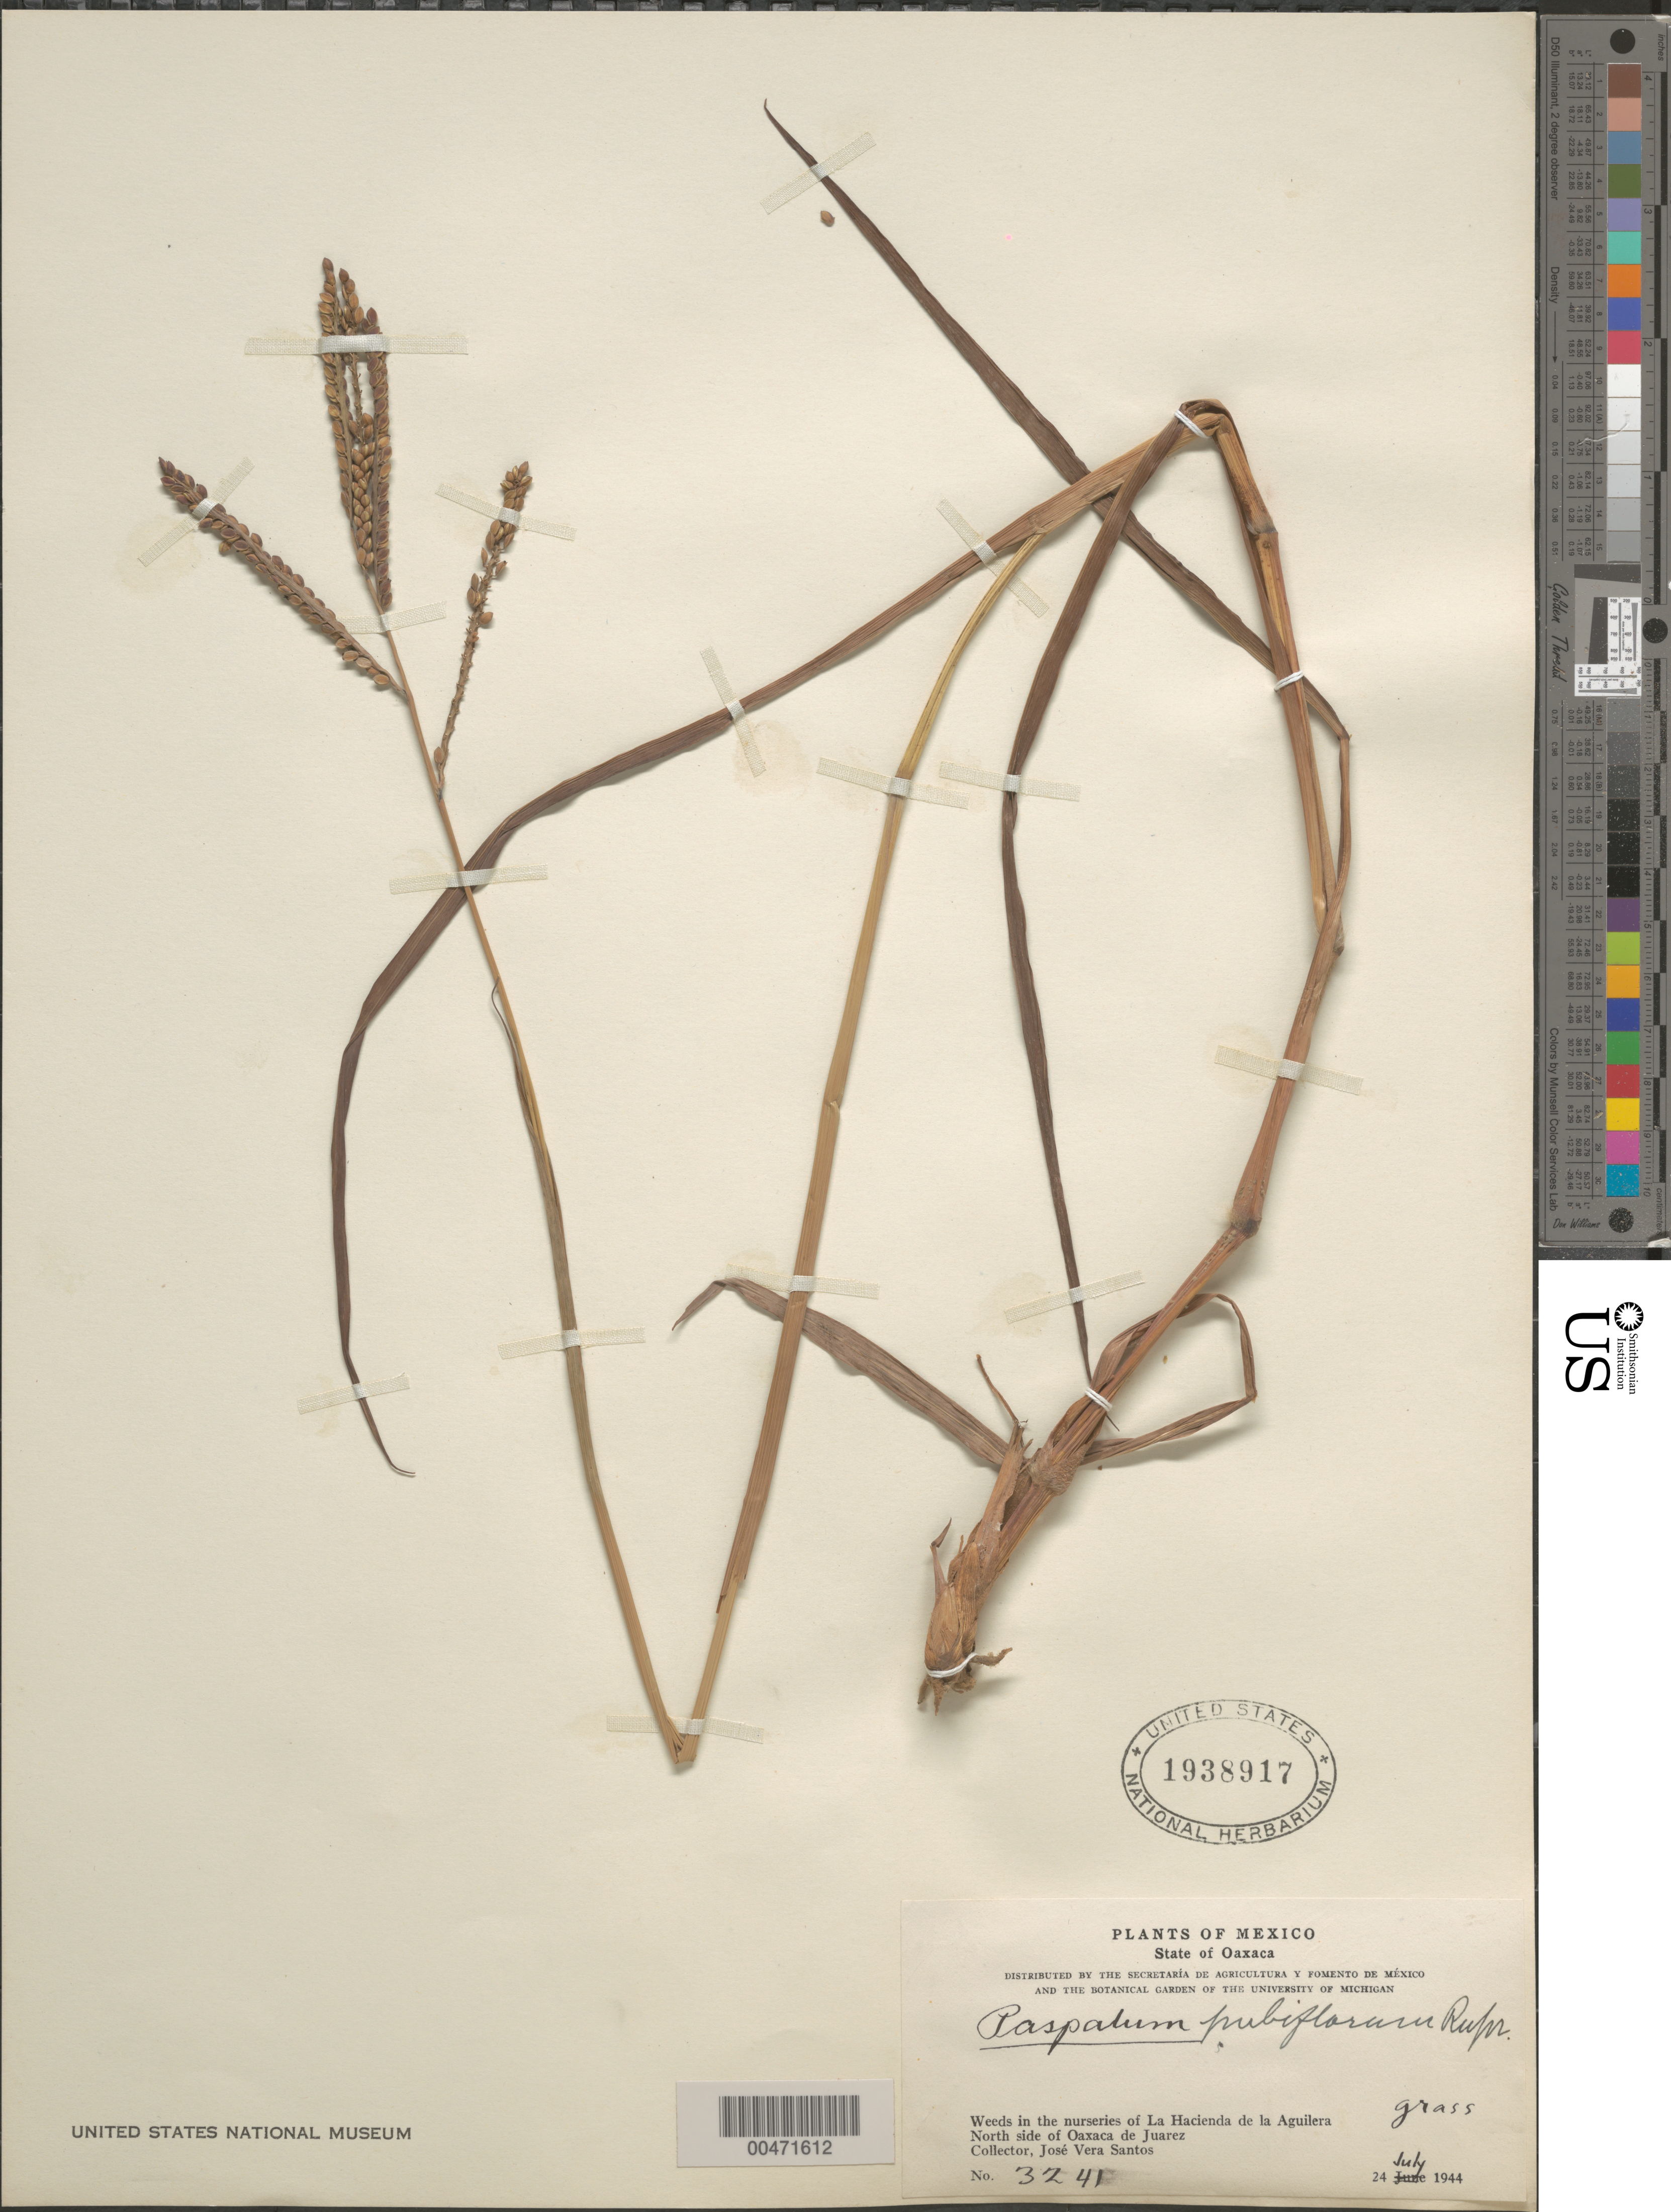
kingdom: Plantae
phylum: Tracheophyta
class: Liliopsida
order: Poales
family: Poaceae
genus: Paspalum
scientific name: Paspalum pubiflorum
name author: Rupr. ex E. Fourn.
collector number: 3241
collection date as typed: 24 Jul 1944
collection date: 1944-07-24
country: Mexico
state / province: Oaxaca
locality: The nurseries of La Hacienda de la Aguilera, N side of Oaxaca de Juarez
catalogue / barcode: US 1938917